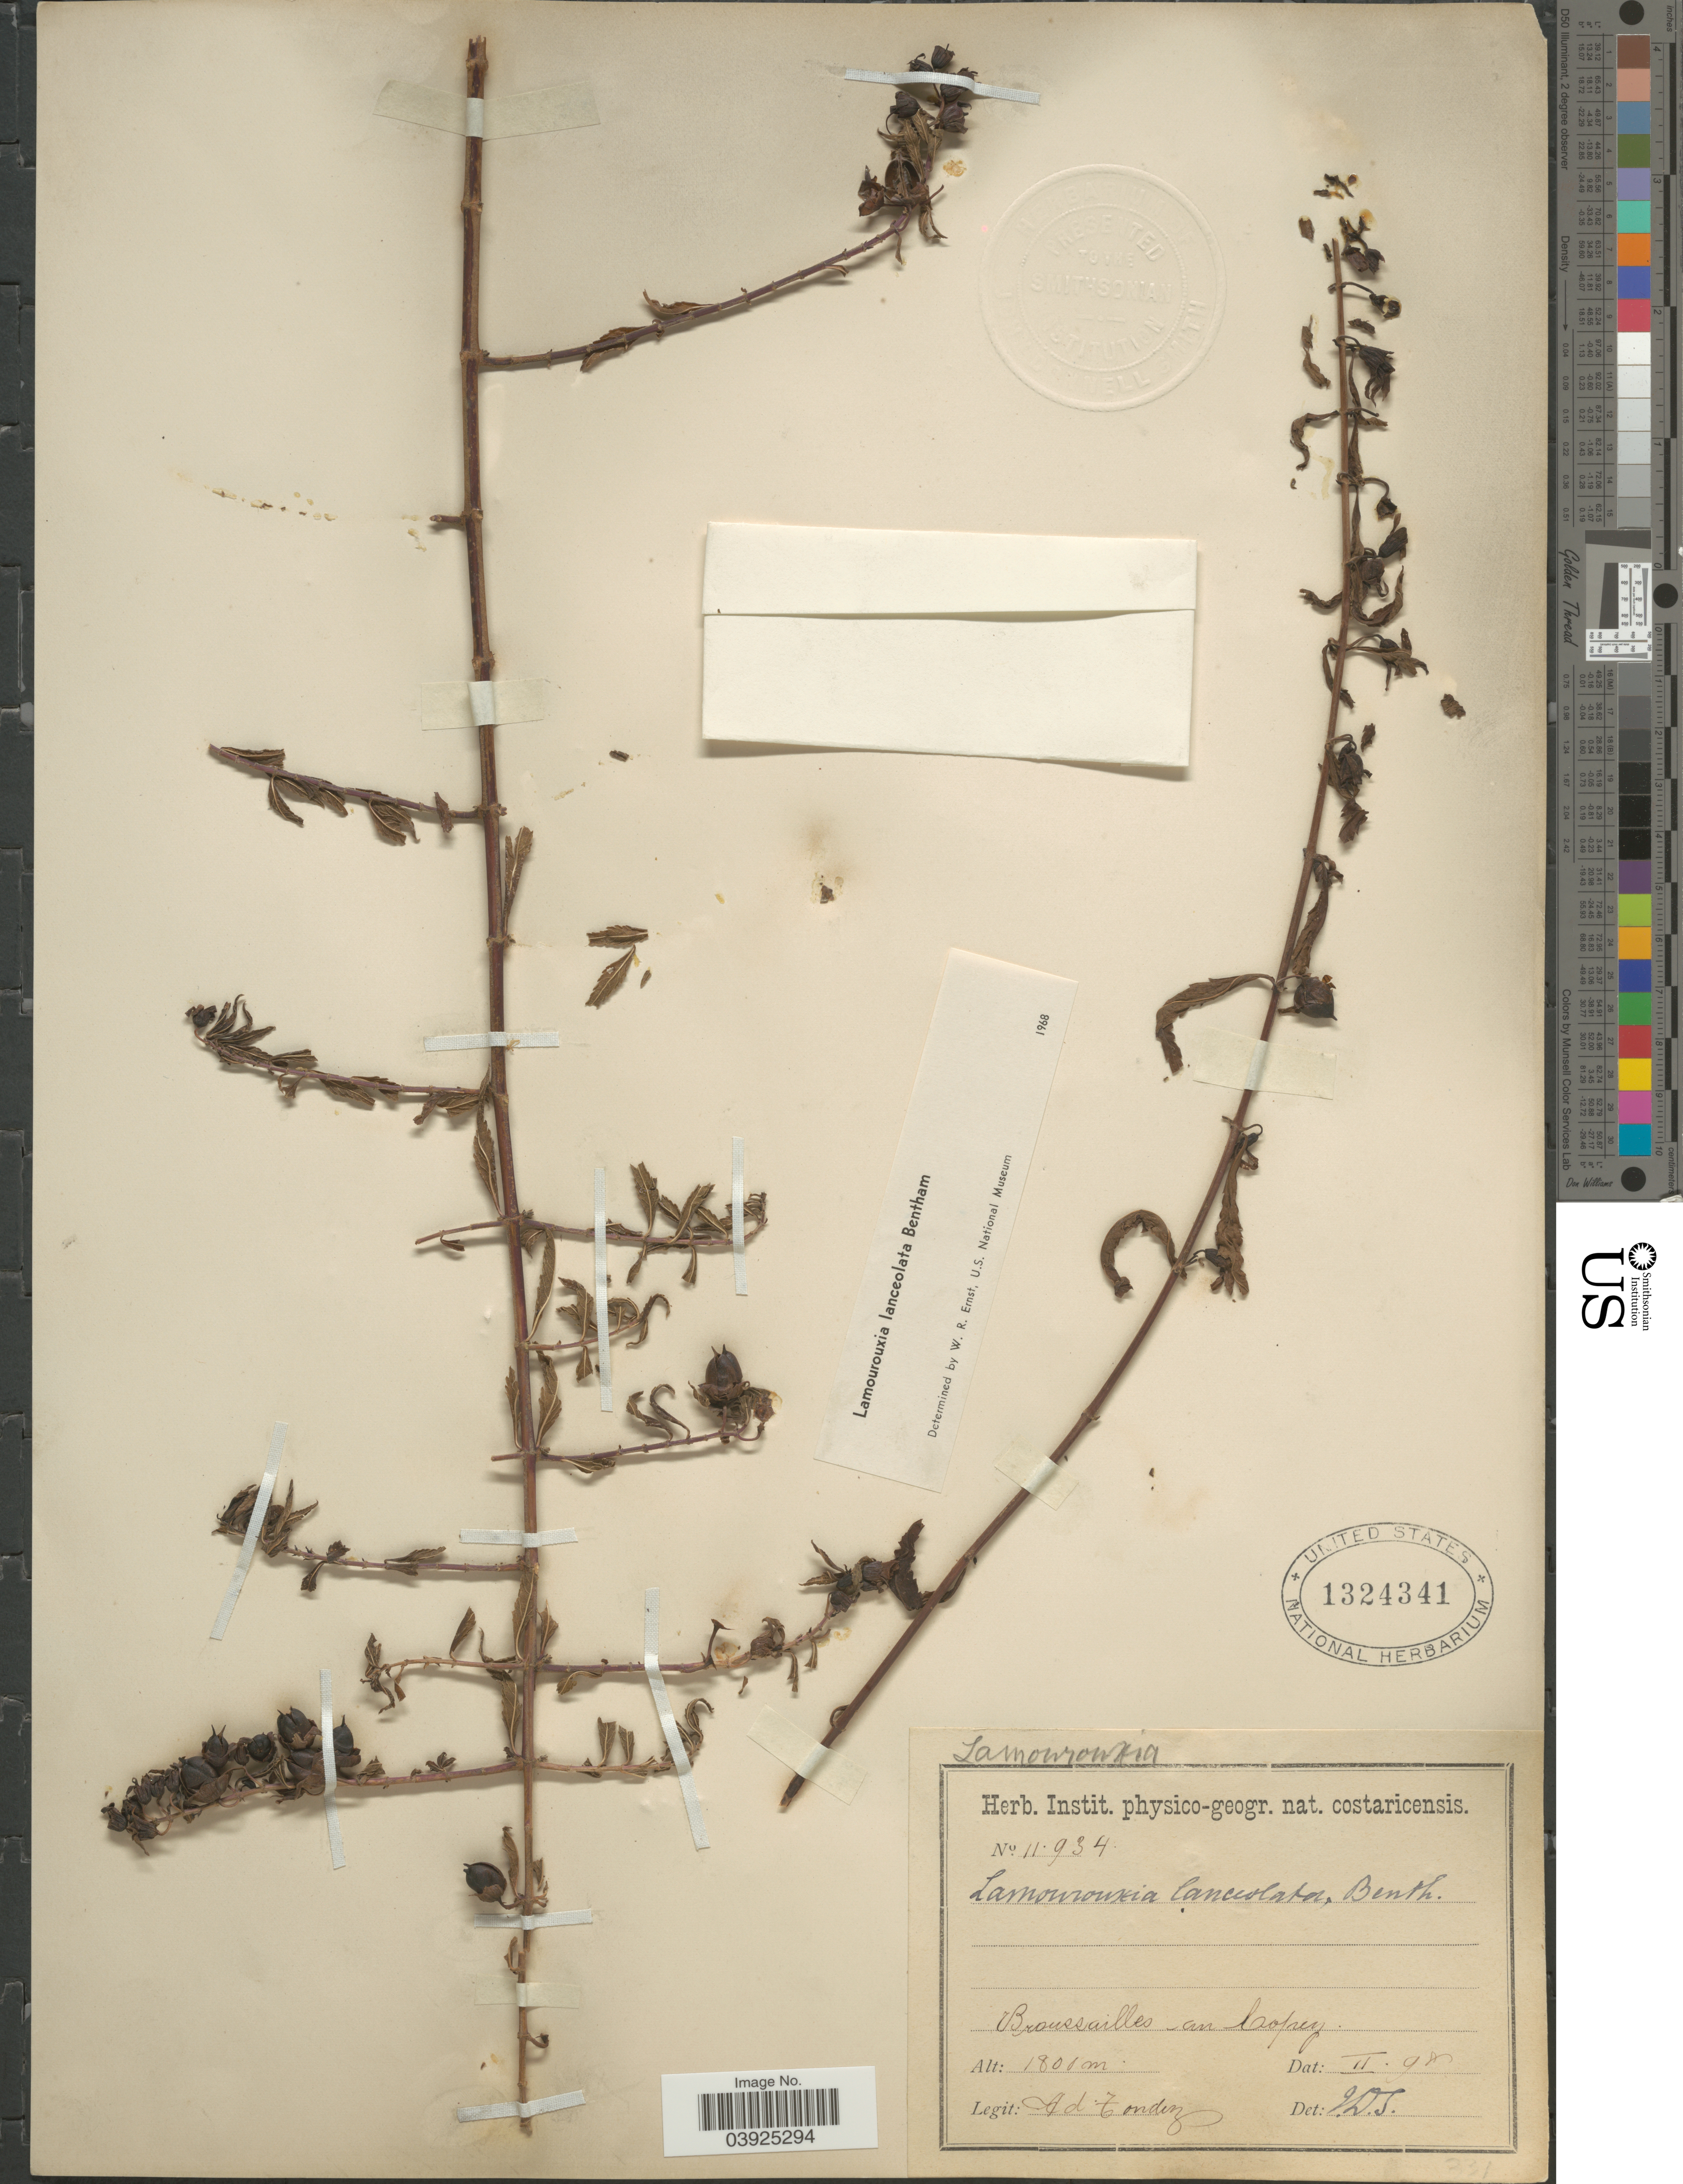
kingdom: Plantae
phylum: Tracheophyta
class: Magnoliopsida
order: Lamiales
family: Orobanchaceae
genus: Lamourouxia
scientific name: Lamourouxia lanceolata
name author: Benth.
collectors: A. Tonduz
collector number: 11934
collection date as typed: Transcribed d/m/y: /2/98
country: Costa Rica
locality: Broussailles du Copey.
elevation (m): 1800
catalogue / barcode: US 1324341